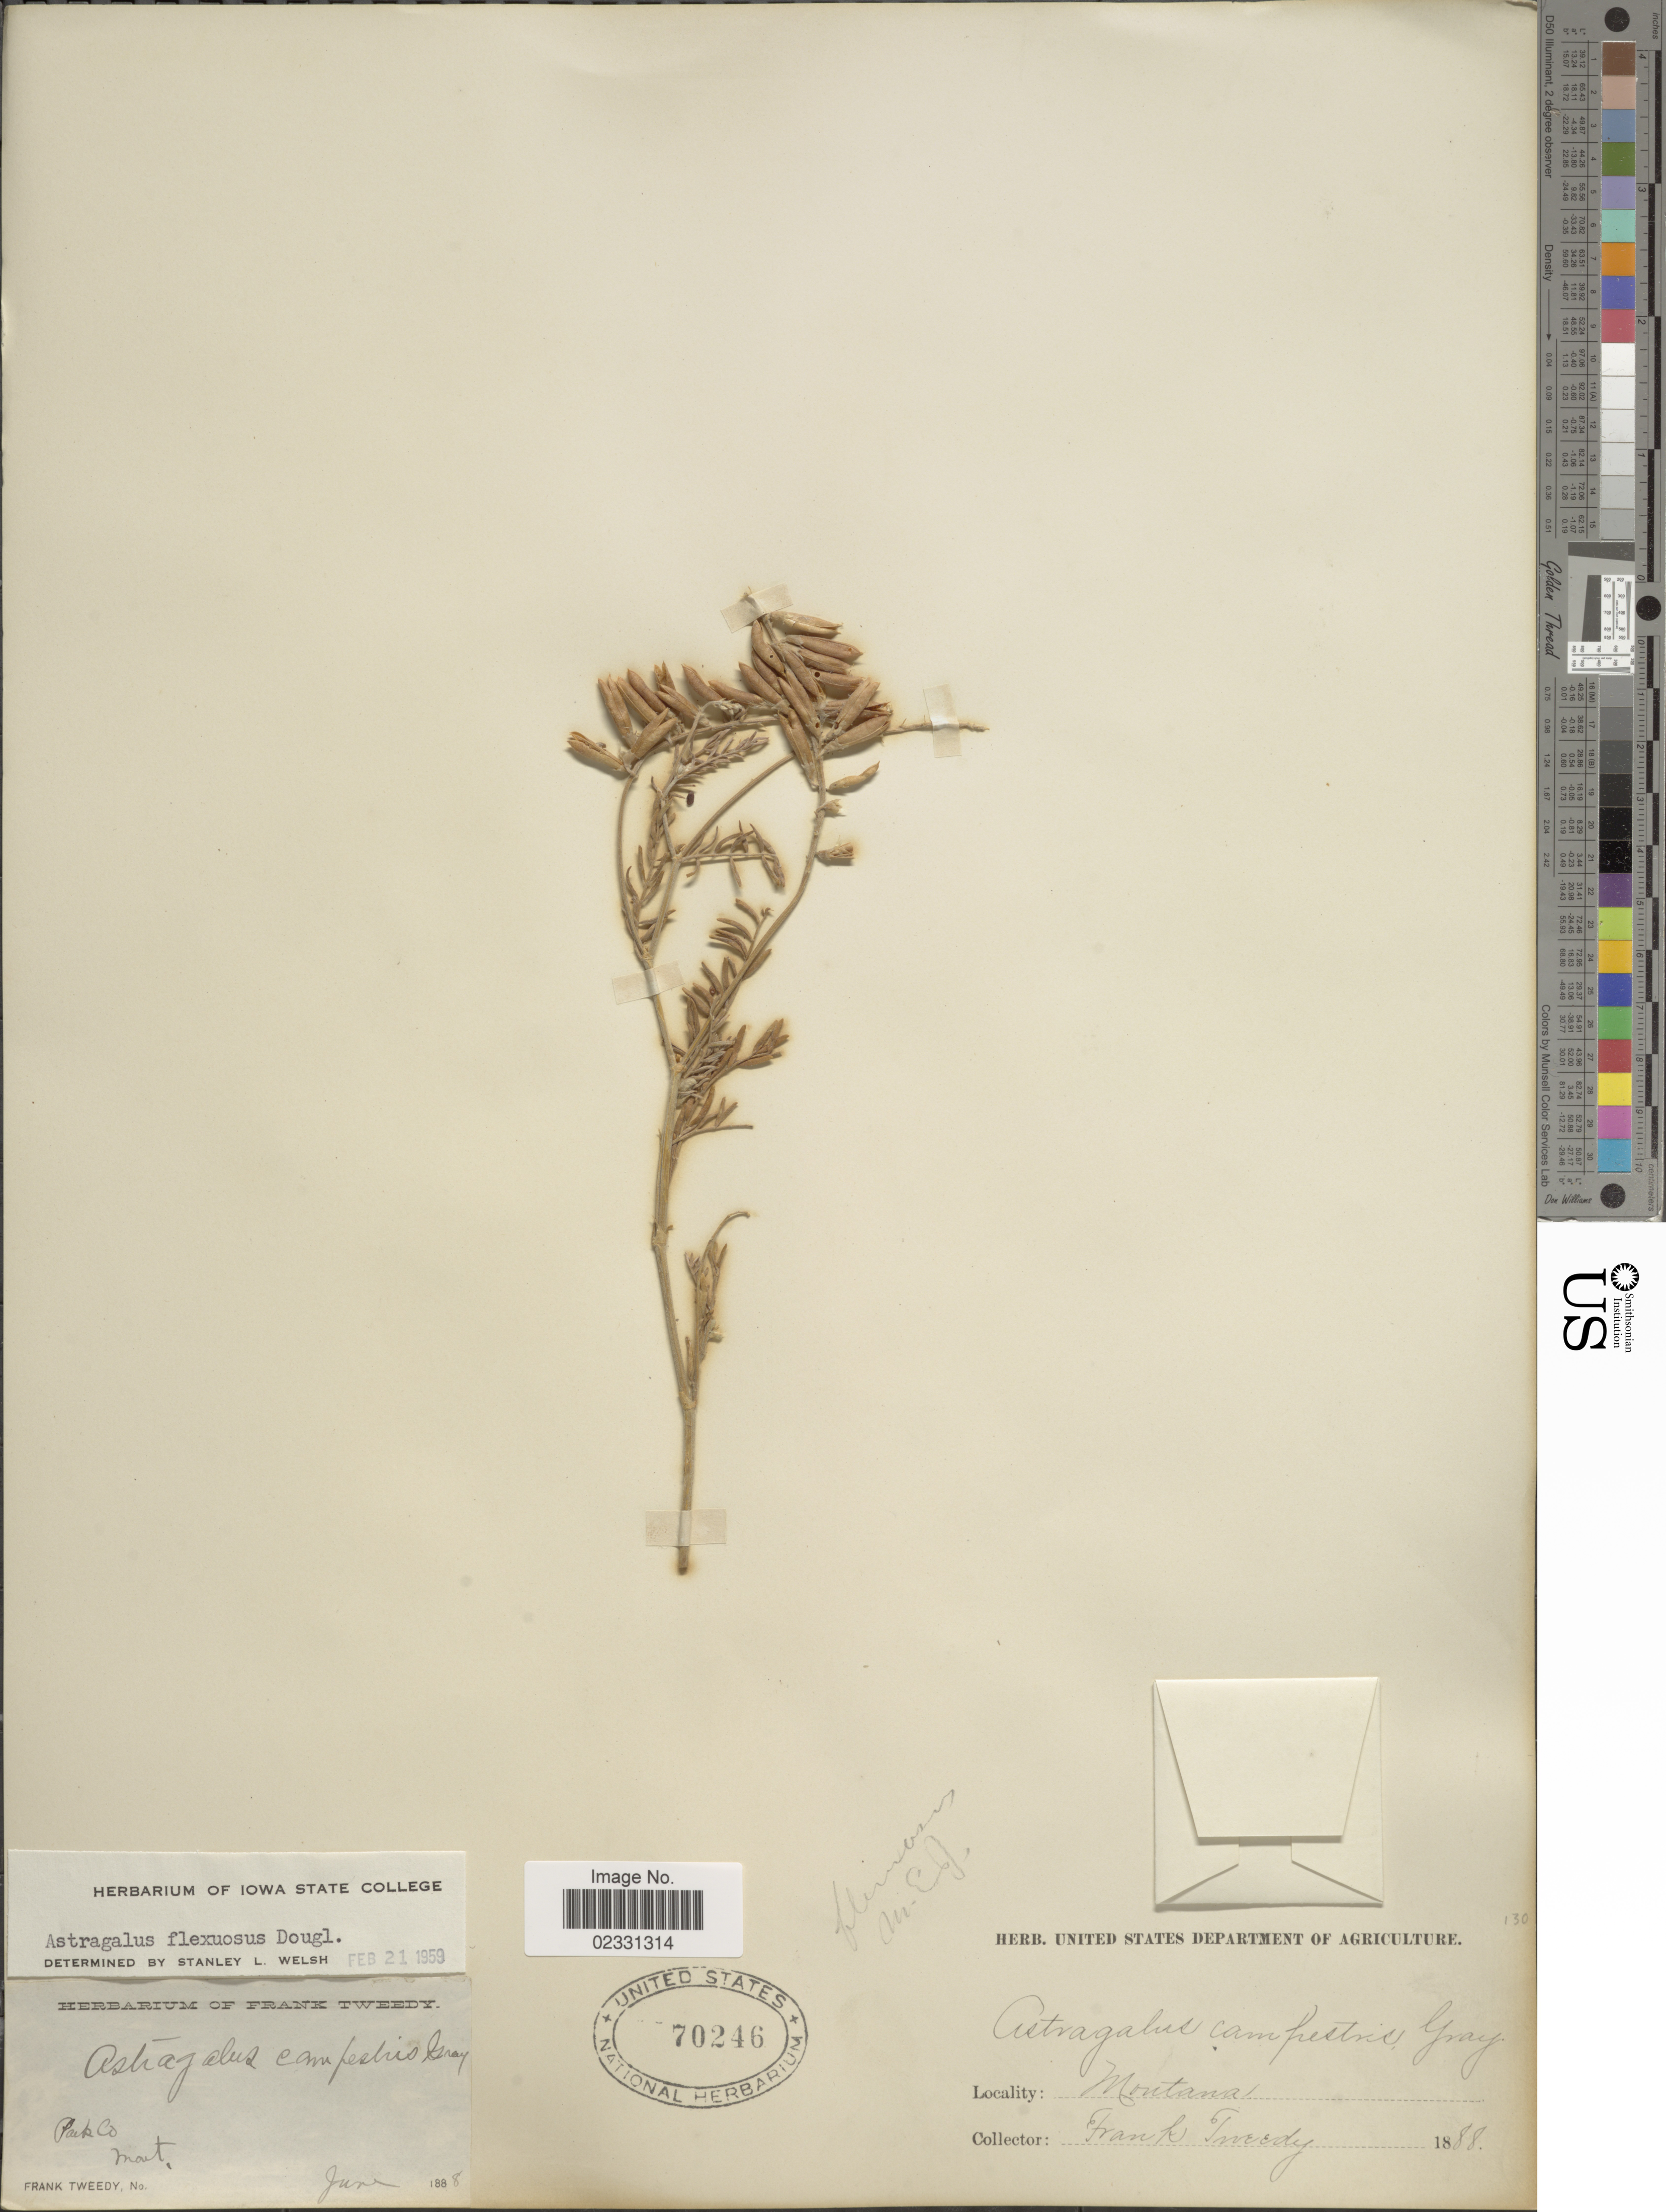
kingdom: Plantae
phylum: Tracheophyta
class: Magnoliopsida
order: Fabales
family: Fabaceae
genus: Astragalus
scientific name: Astragalus flexuosus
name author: (Hook.) Douglas ex G. Don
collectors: F. Tweedy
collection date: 1888-06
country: United States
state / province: Montana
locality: Park Co.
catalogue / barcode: US 70246